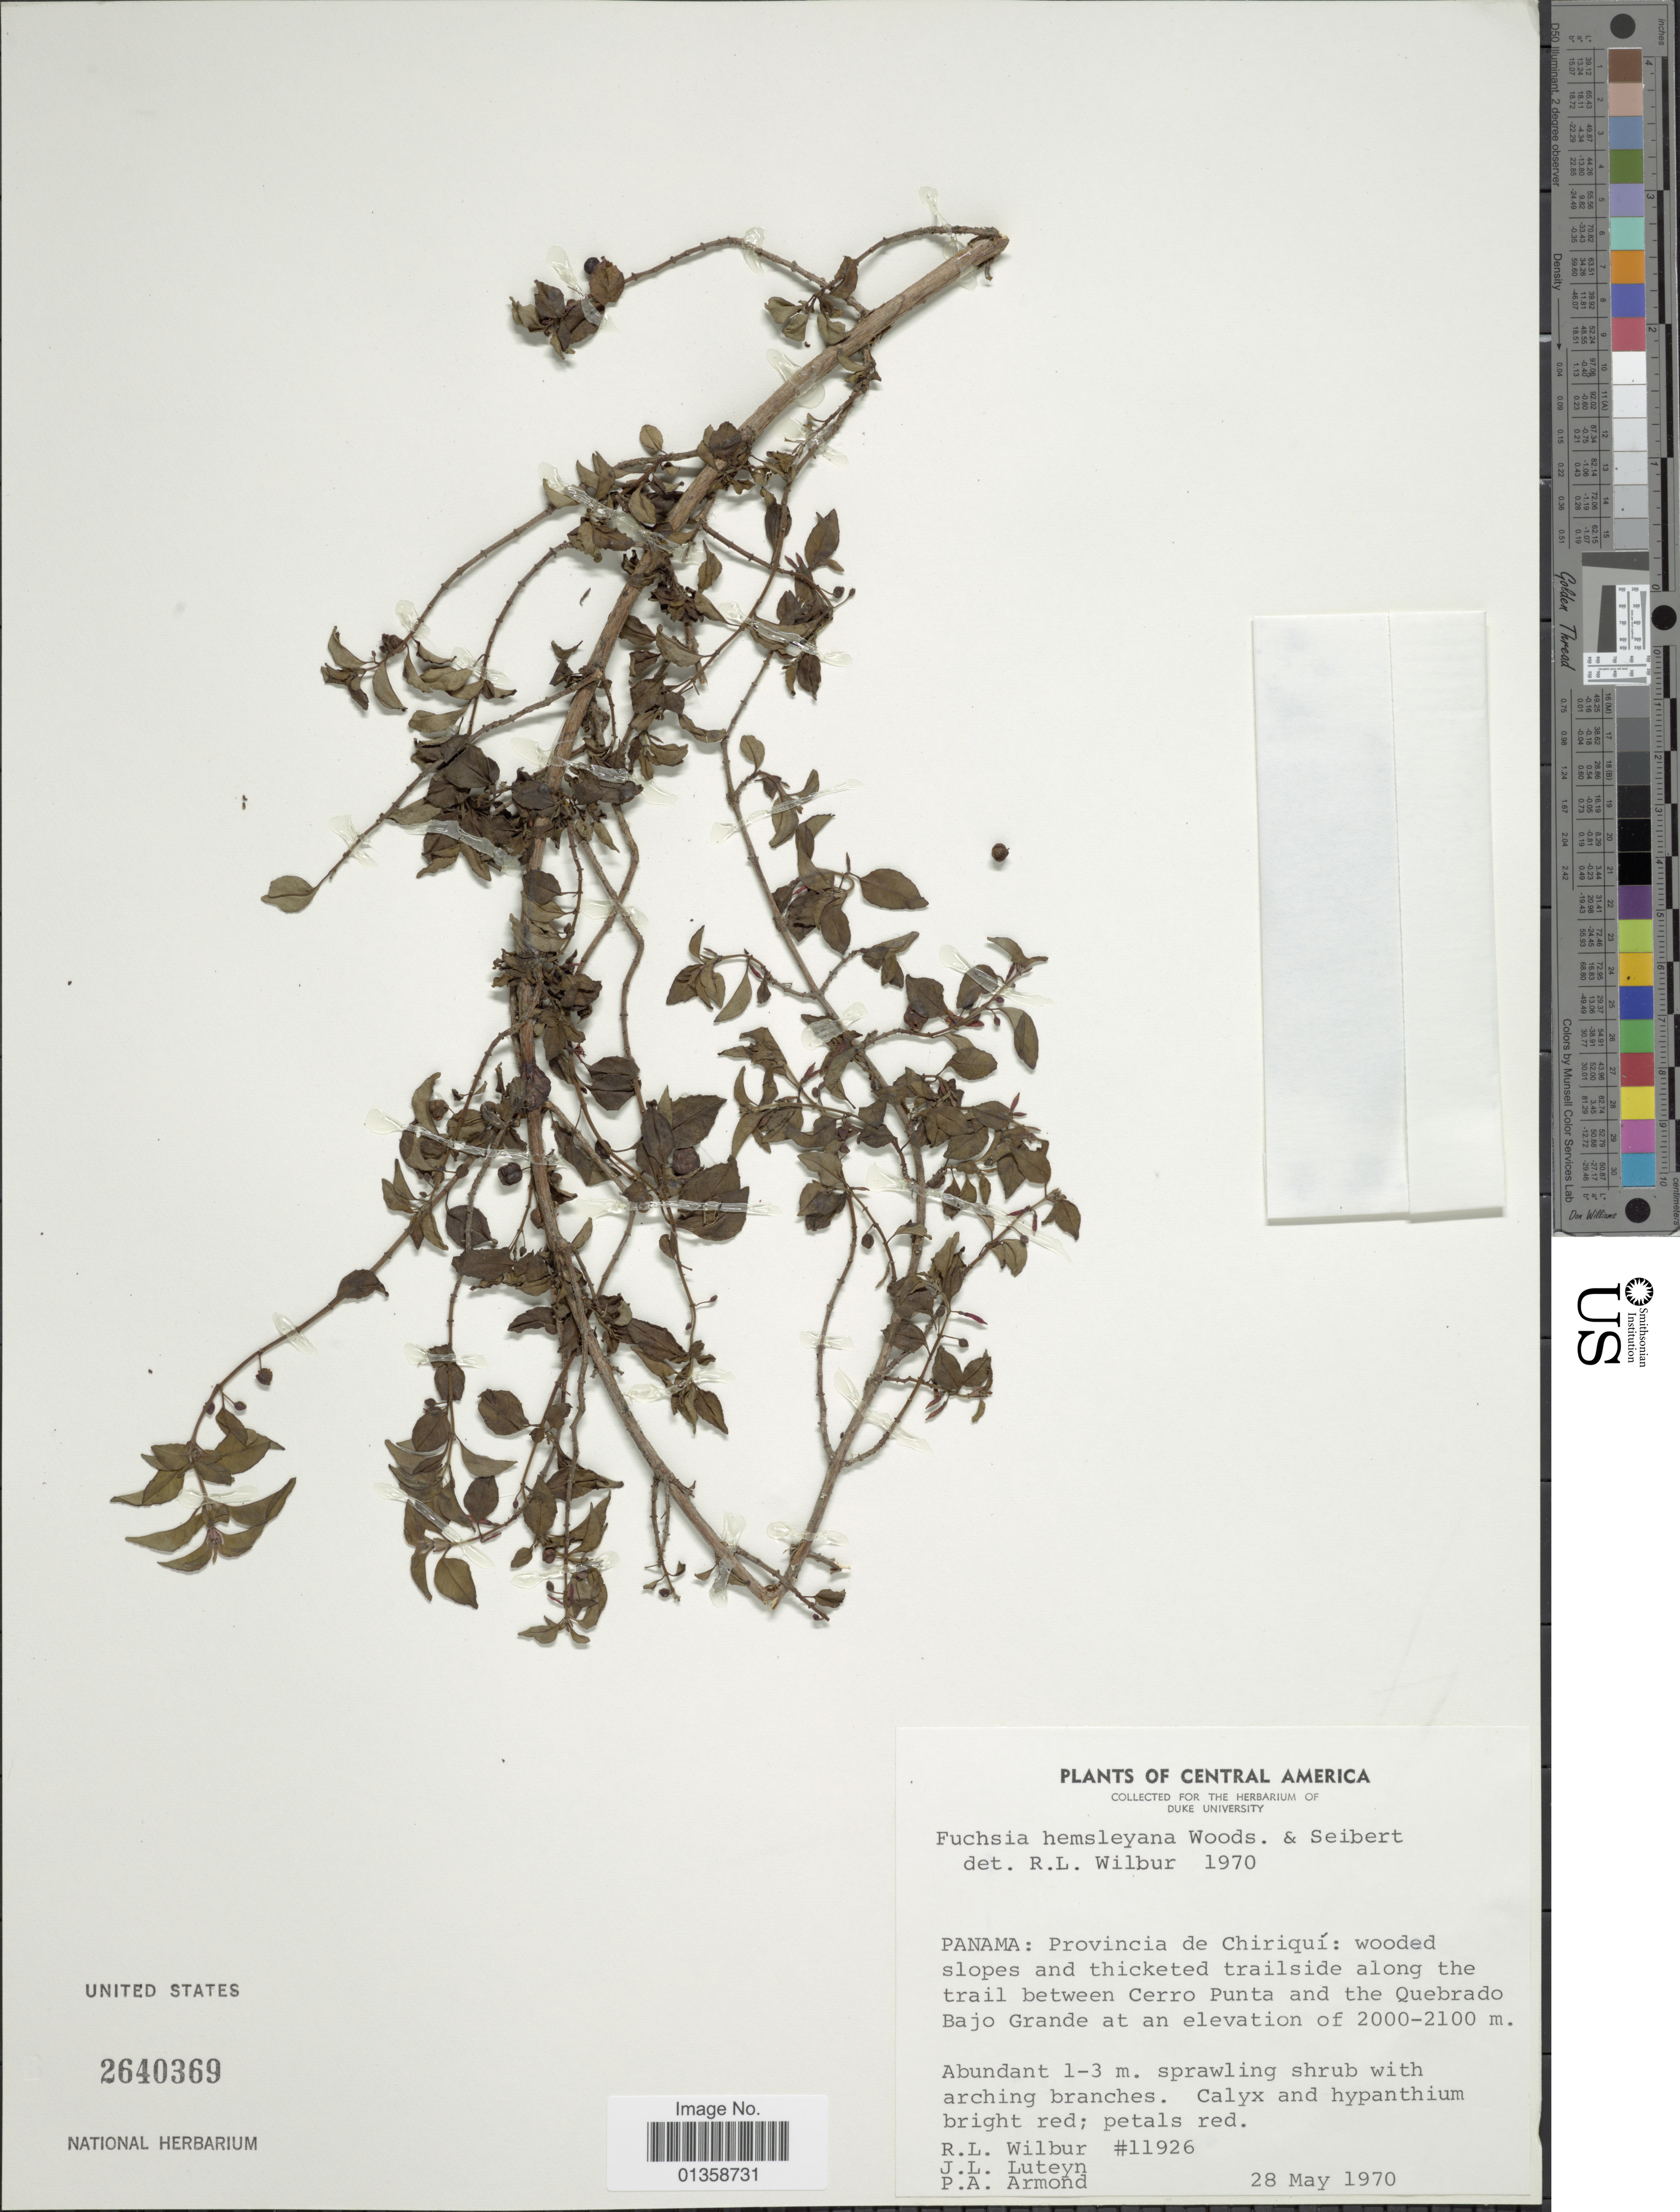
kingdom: Plantae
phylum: Tracheophyta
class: Magnoliopsida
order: Myrtales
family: Onagraceae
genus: Fuchsia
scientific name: Fuchsia microphylla subsp. hemsleyana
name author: (Woodson & Seibert) Breedlove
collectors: R. L. Wilbur, J. L. Luteyn & P. Armond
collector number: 11926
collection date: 1970-05-28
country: Panama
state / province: Chiriqui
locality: Wooded slopes and thicketed trailside along the trail between Cerro Punta and the Quebrado Bajo Grande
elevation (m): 2000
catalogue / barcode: US 2640369